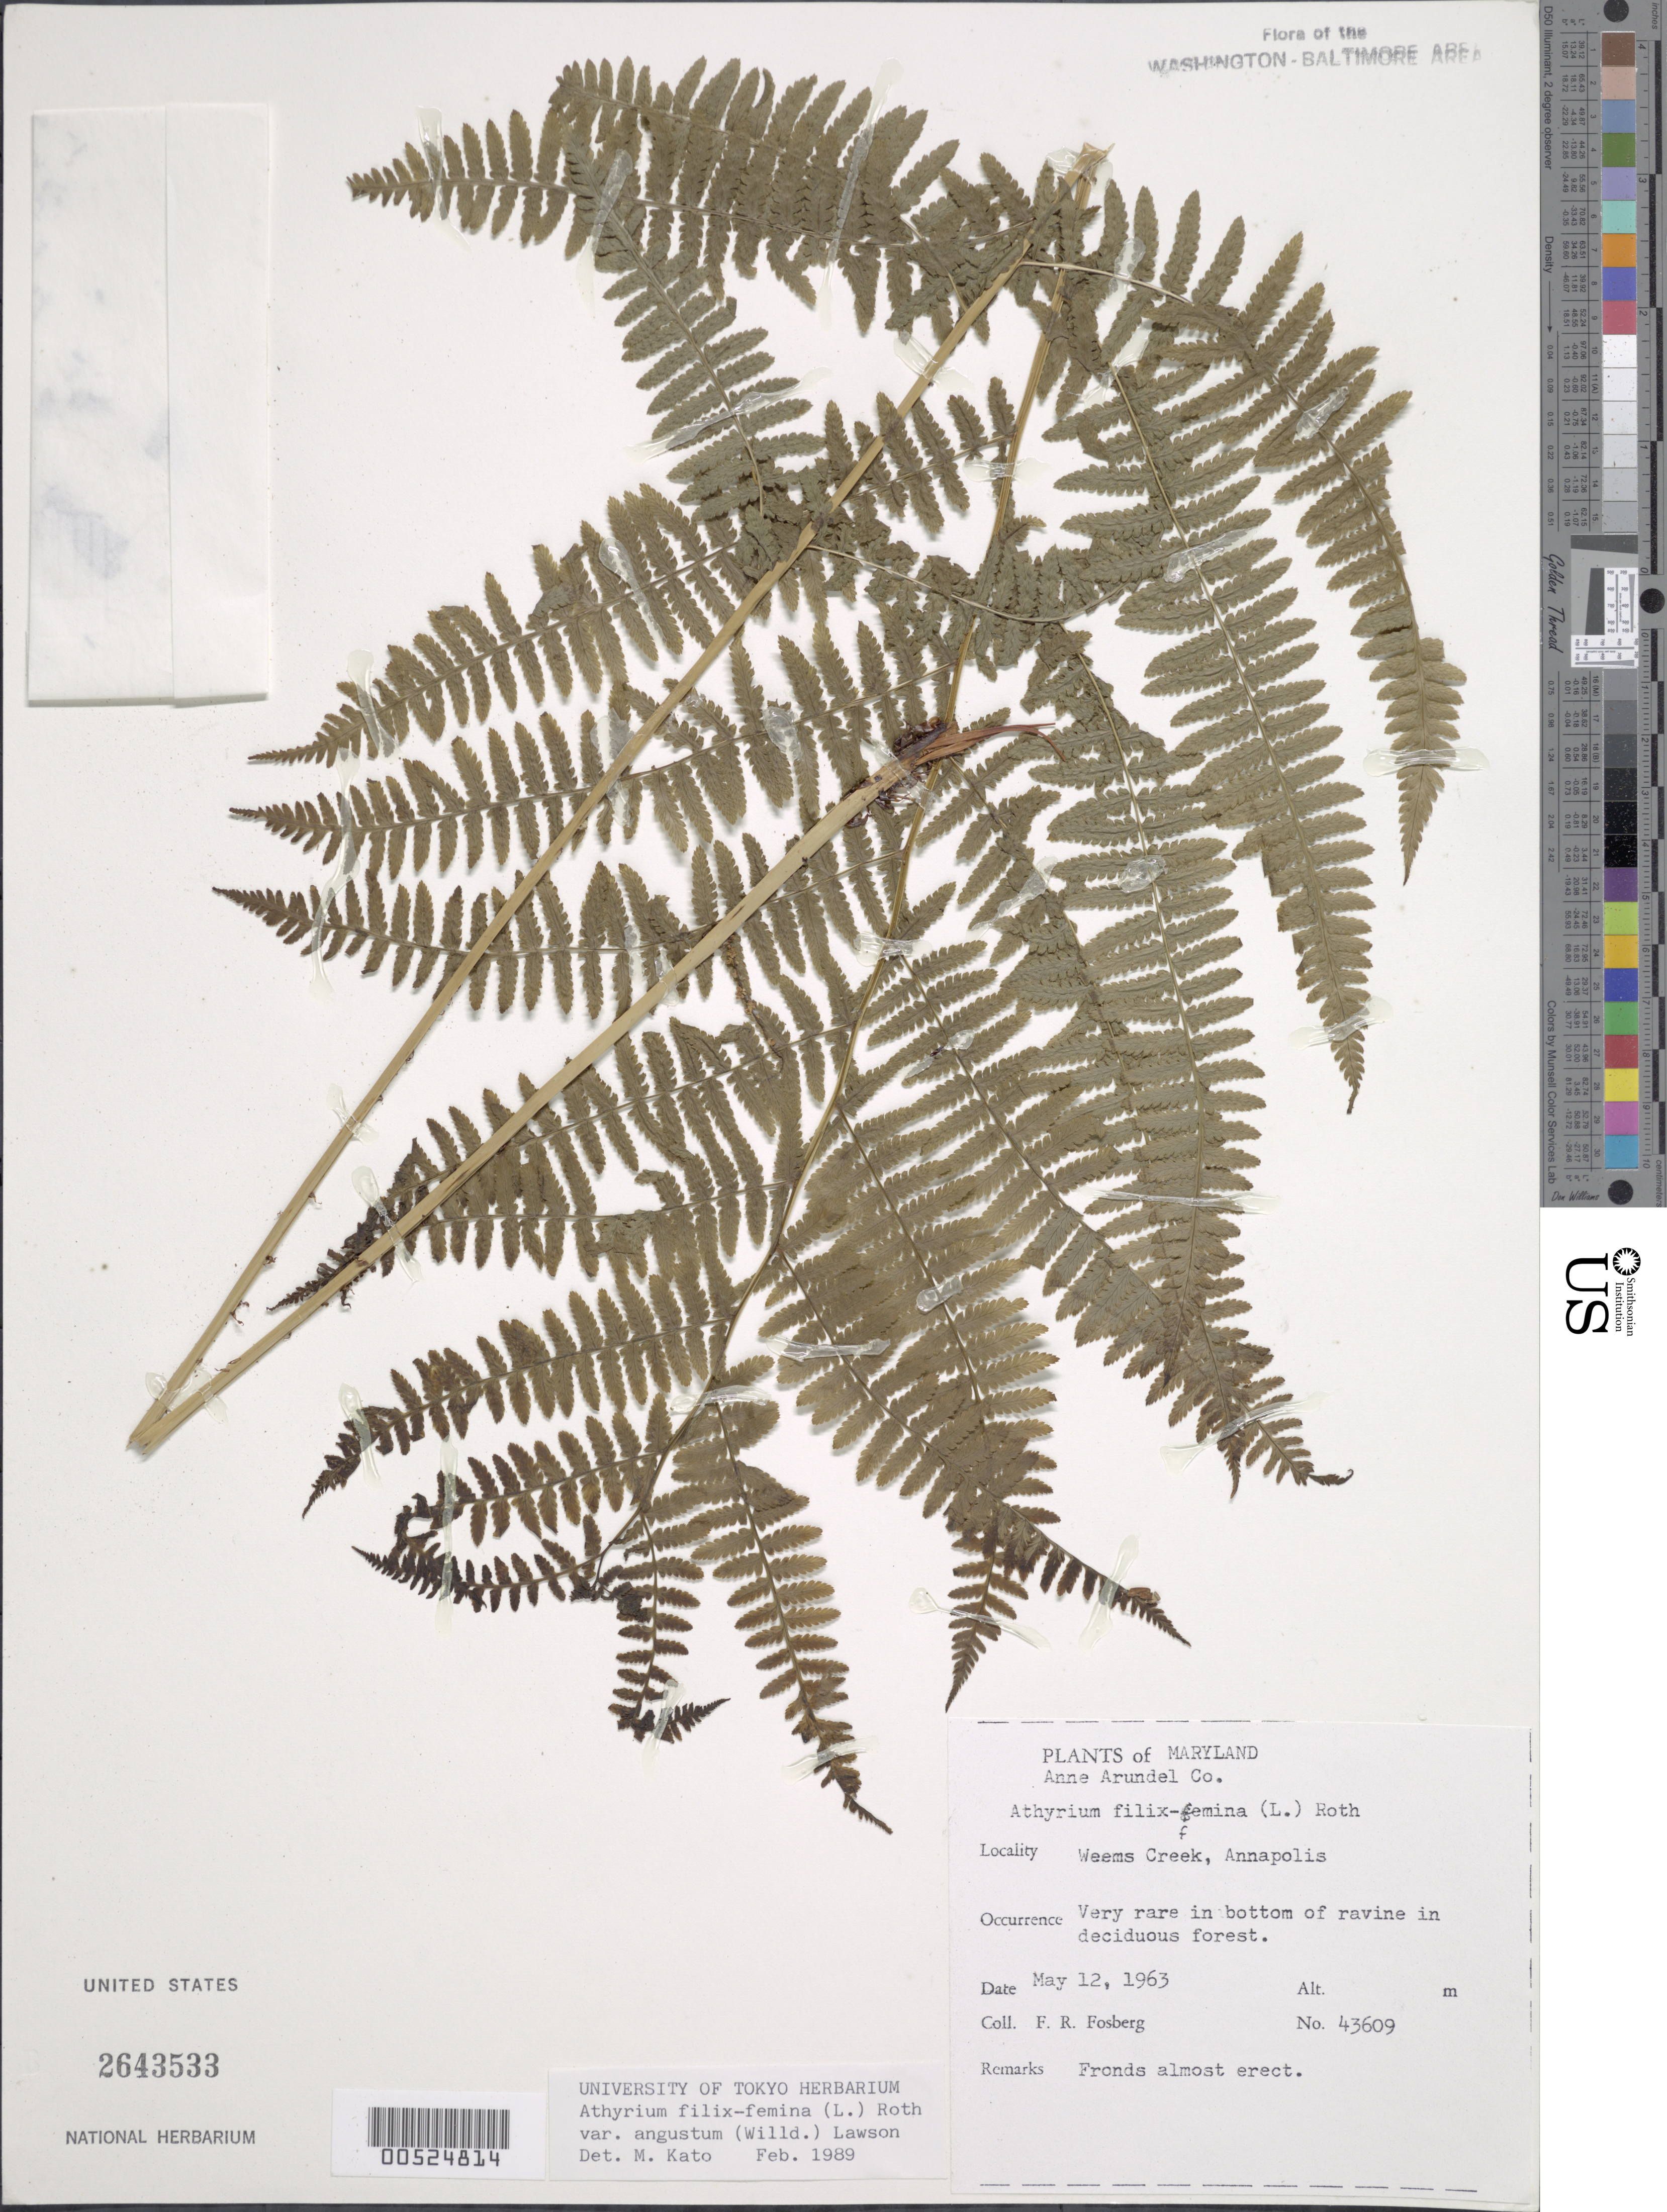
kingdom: Plantae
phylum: Tracheophyta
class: Polypodiopsida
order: Polypodiales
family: Athyriaceae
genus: Athyrium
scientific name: Athyrium filix-femina subsp. angustatum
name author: (Willd.) R.T. Clausen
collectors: F. R. Fosberg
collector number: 43609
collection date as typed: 12 May 1963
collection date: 1963-05-12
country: United States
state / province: Maryland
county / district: Anne Arundel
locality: Weems Creek, Annapolis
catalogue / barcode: US 2643533